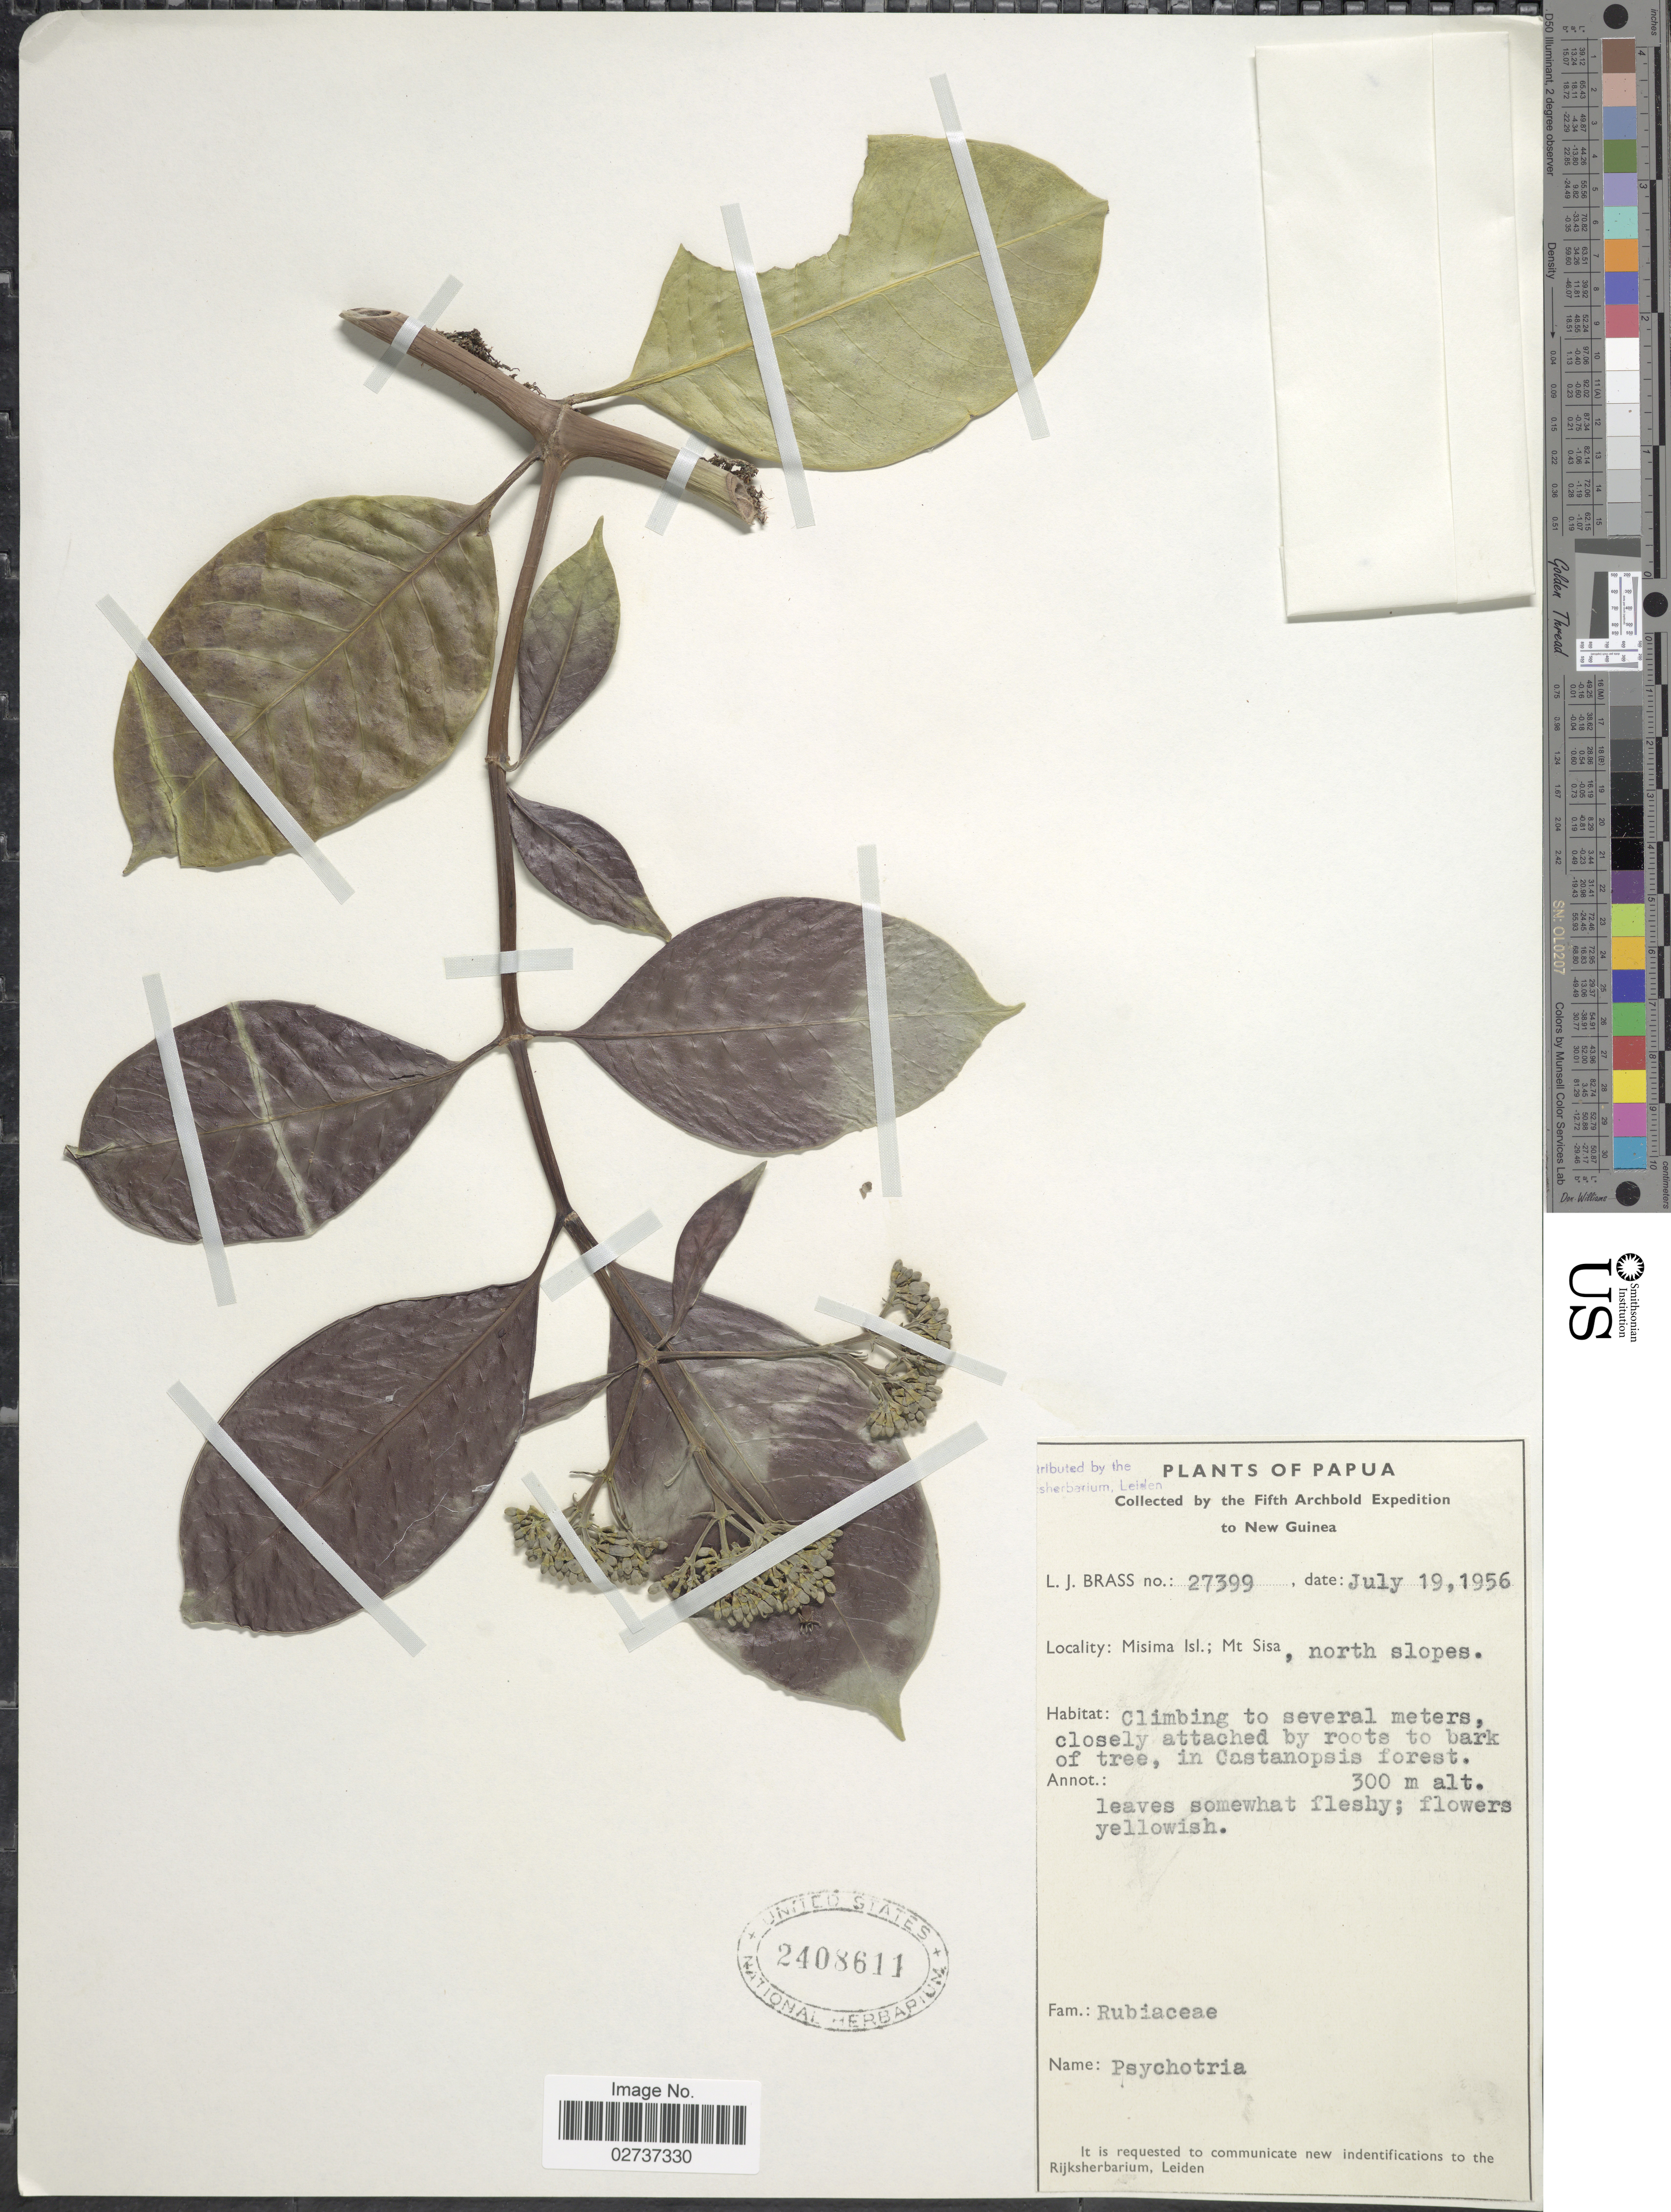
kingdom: Plantae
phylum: Tracheophyta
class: Magnoliopsida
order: Gentianales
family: Rubiaceae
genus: Psychotria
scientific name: Psychotria sp.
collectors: L. J. Brass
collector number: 27399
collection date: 1956-07-19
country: Papua New Guinea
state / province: Milne Bay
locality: Papua. Misima Isl., Mt Sisa, north slopes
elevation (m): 300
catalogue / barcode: US 2408611